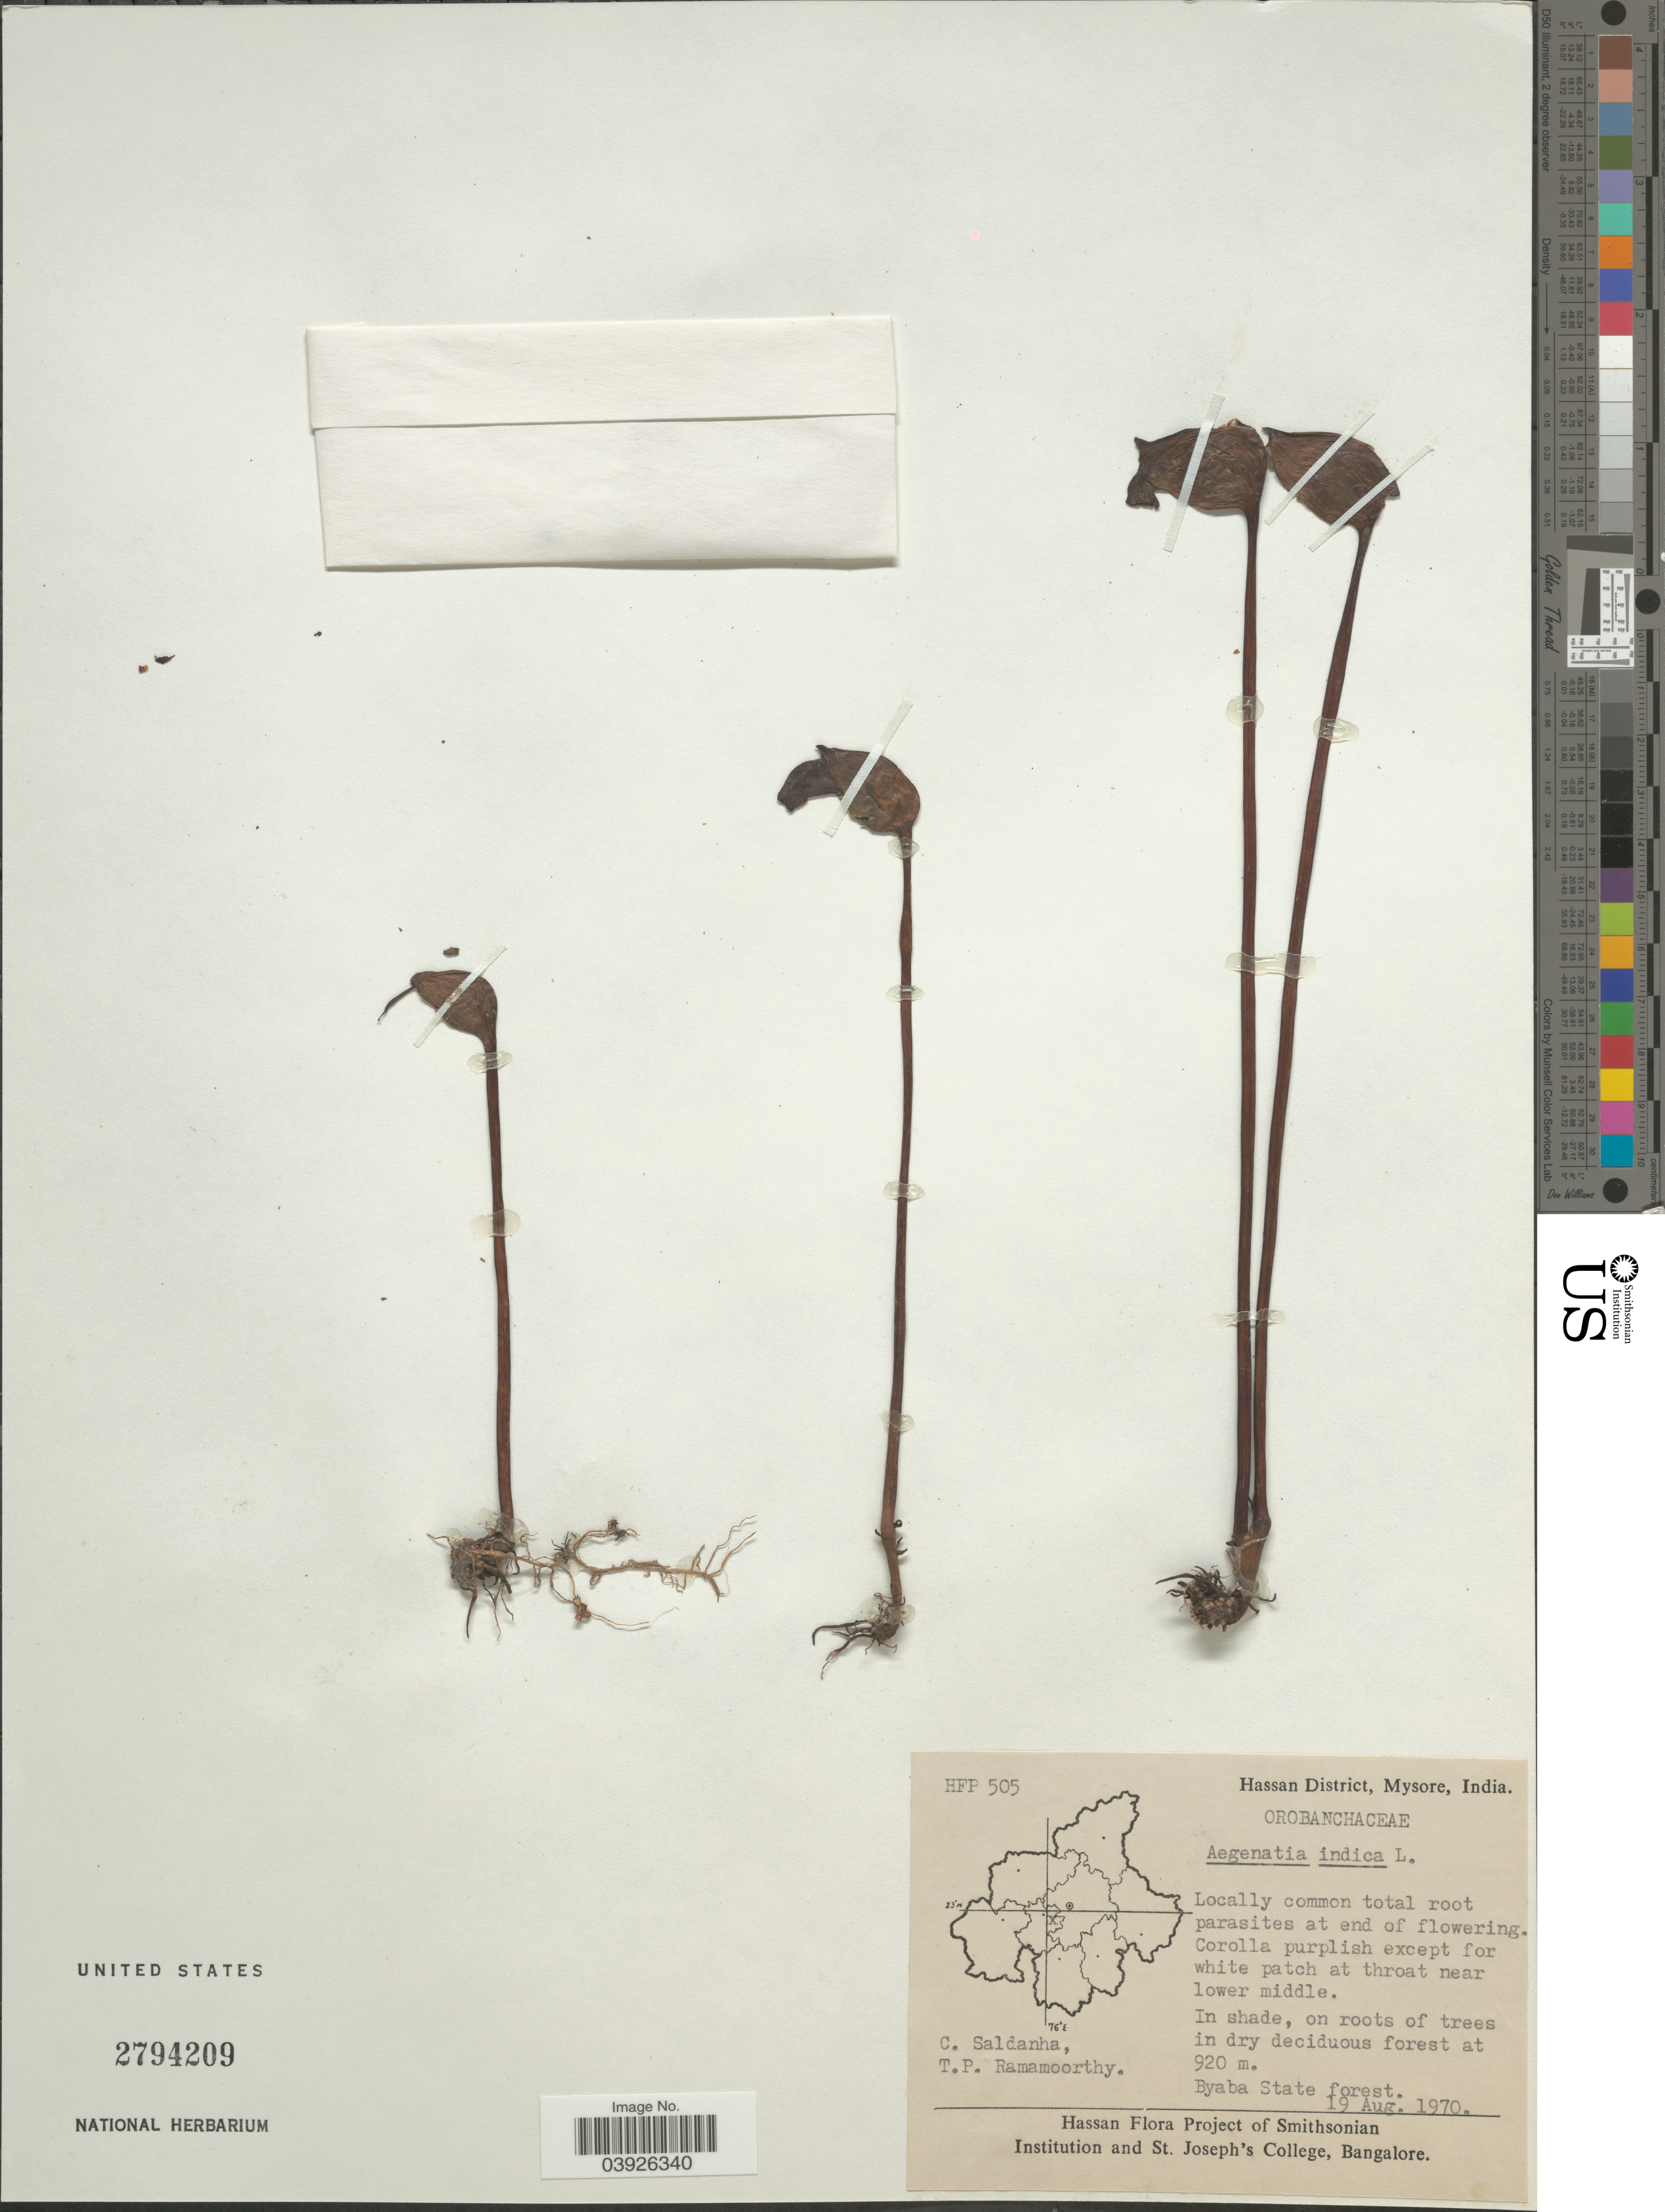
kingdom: Plantae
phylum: Tracheophyta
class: Magnoliopsida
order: Lamiales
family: Orobanchaceae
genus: Aeginetia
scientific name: Aeginetia indica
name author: L.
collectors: C. Saldanha & T. P. Ramamoorthy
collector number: HFP 505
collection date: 1970-08-19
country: India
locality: Hassan District, Mysore. Byaba State forest.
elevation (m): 920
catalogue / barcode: US 2794209